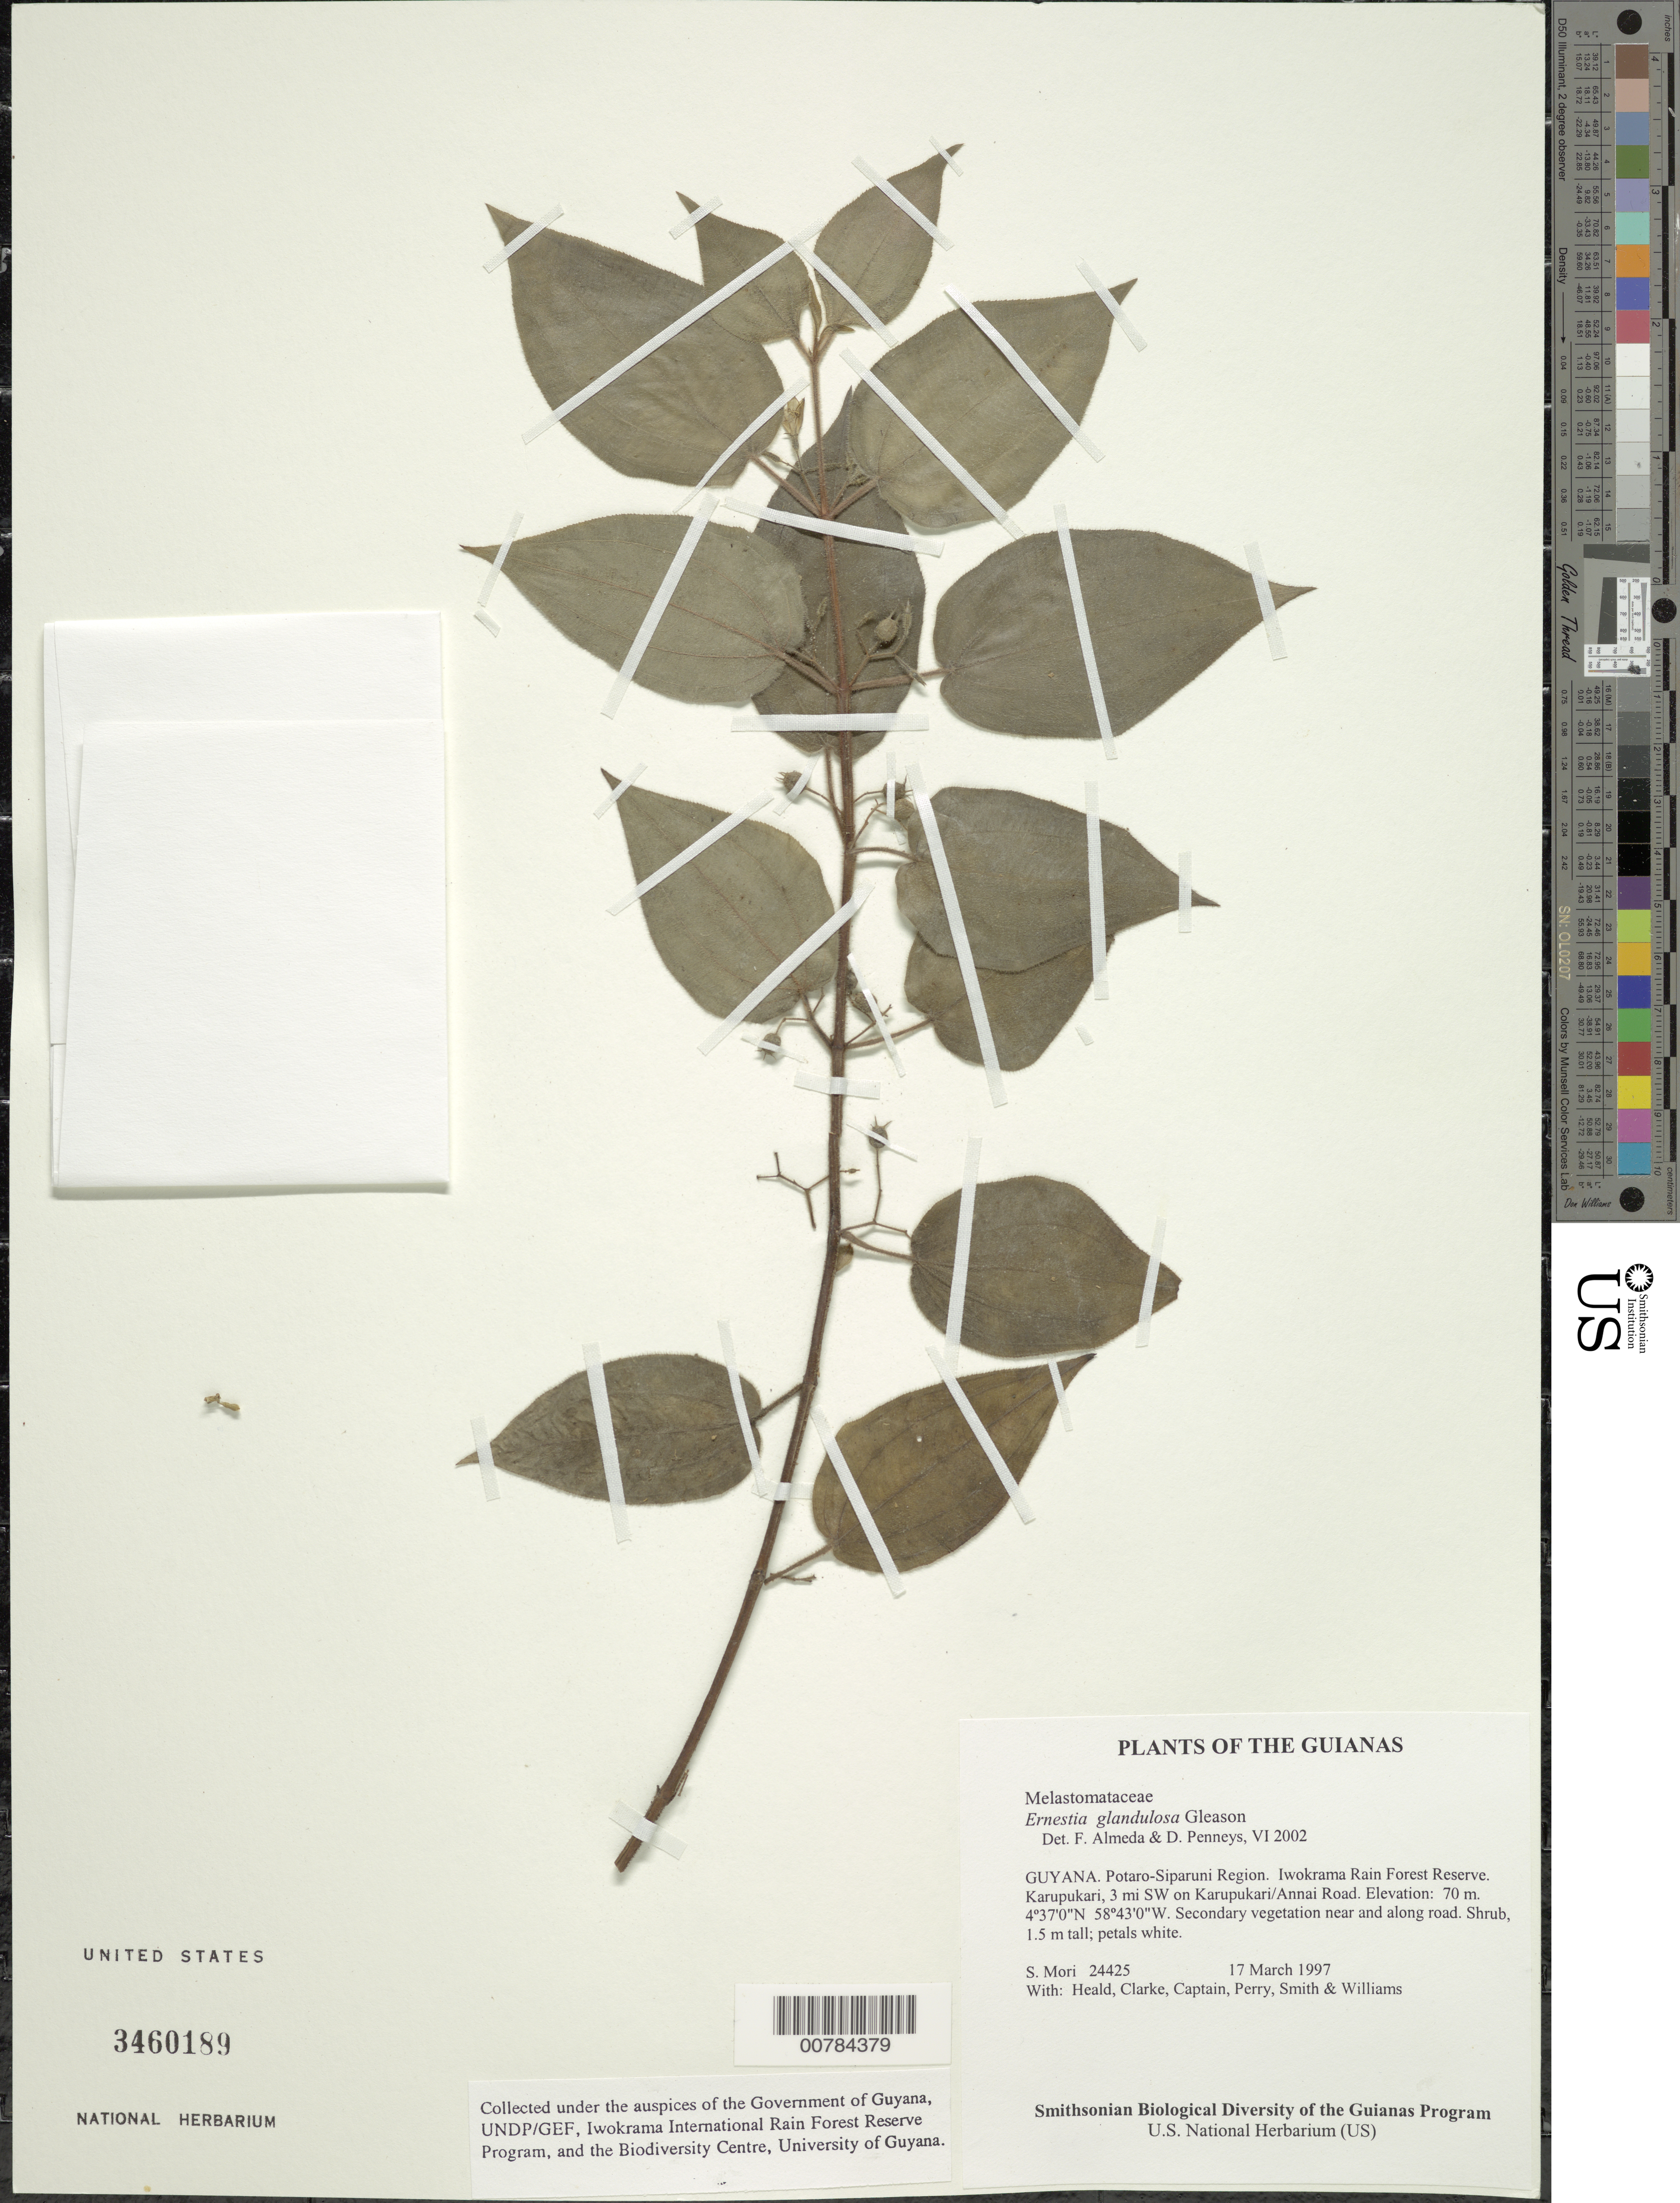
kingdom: Plantae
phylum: Tracheophyta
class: Magnoliopsida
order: Myrtales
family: Melastomataceae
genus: Pseudoernestia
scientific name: Pseudoernestia glandulosa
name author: (Gleason) M.J. Rocha & P.J.F. Guim.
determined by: Nunes da Silva, Diego, (RB), Jardim Botanico do Rio de Janeiro - Herbario (BRAZIL)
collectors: S. Mori, S. Heald, D. Clarke, C. Captain, C. Perry, -- Smith & R. Williams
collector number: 24425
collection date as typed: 17 March 1997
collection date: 1997-03-17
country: Guyana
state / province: Potaro-Siparuni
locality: Iwokrama Rain Forest Reserve. Karupukari, 3 mi SW on Karupukari/Annai Road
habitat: Secondary vegetation near and along road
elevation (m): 70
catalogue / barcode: US 3460189